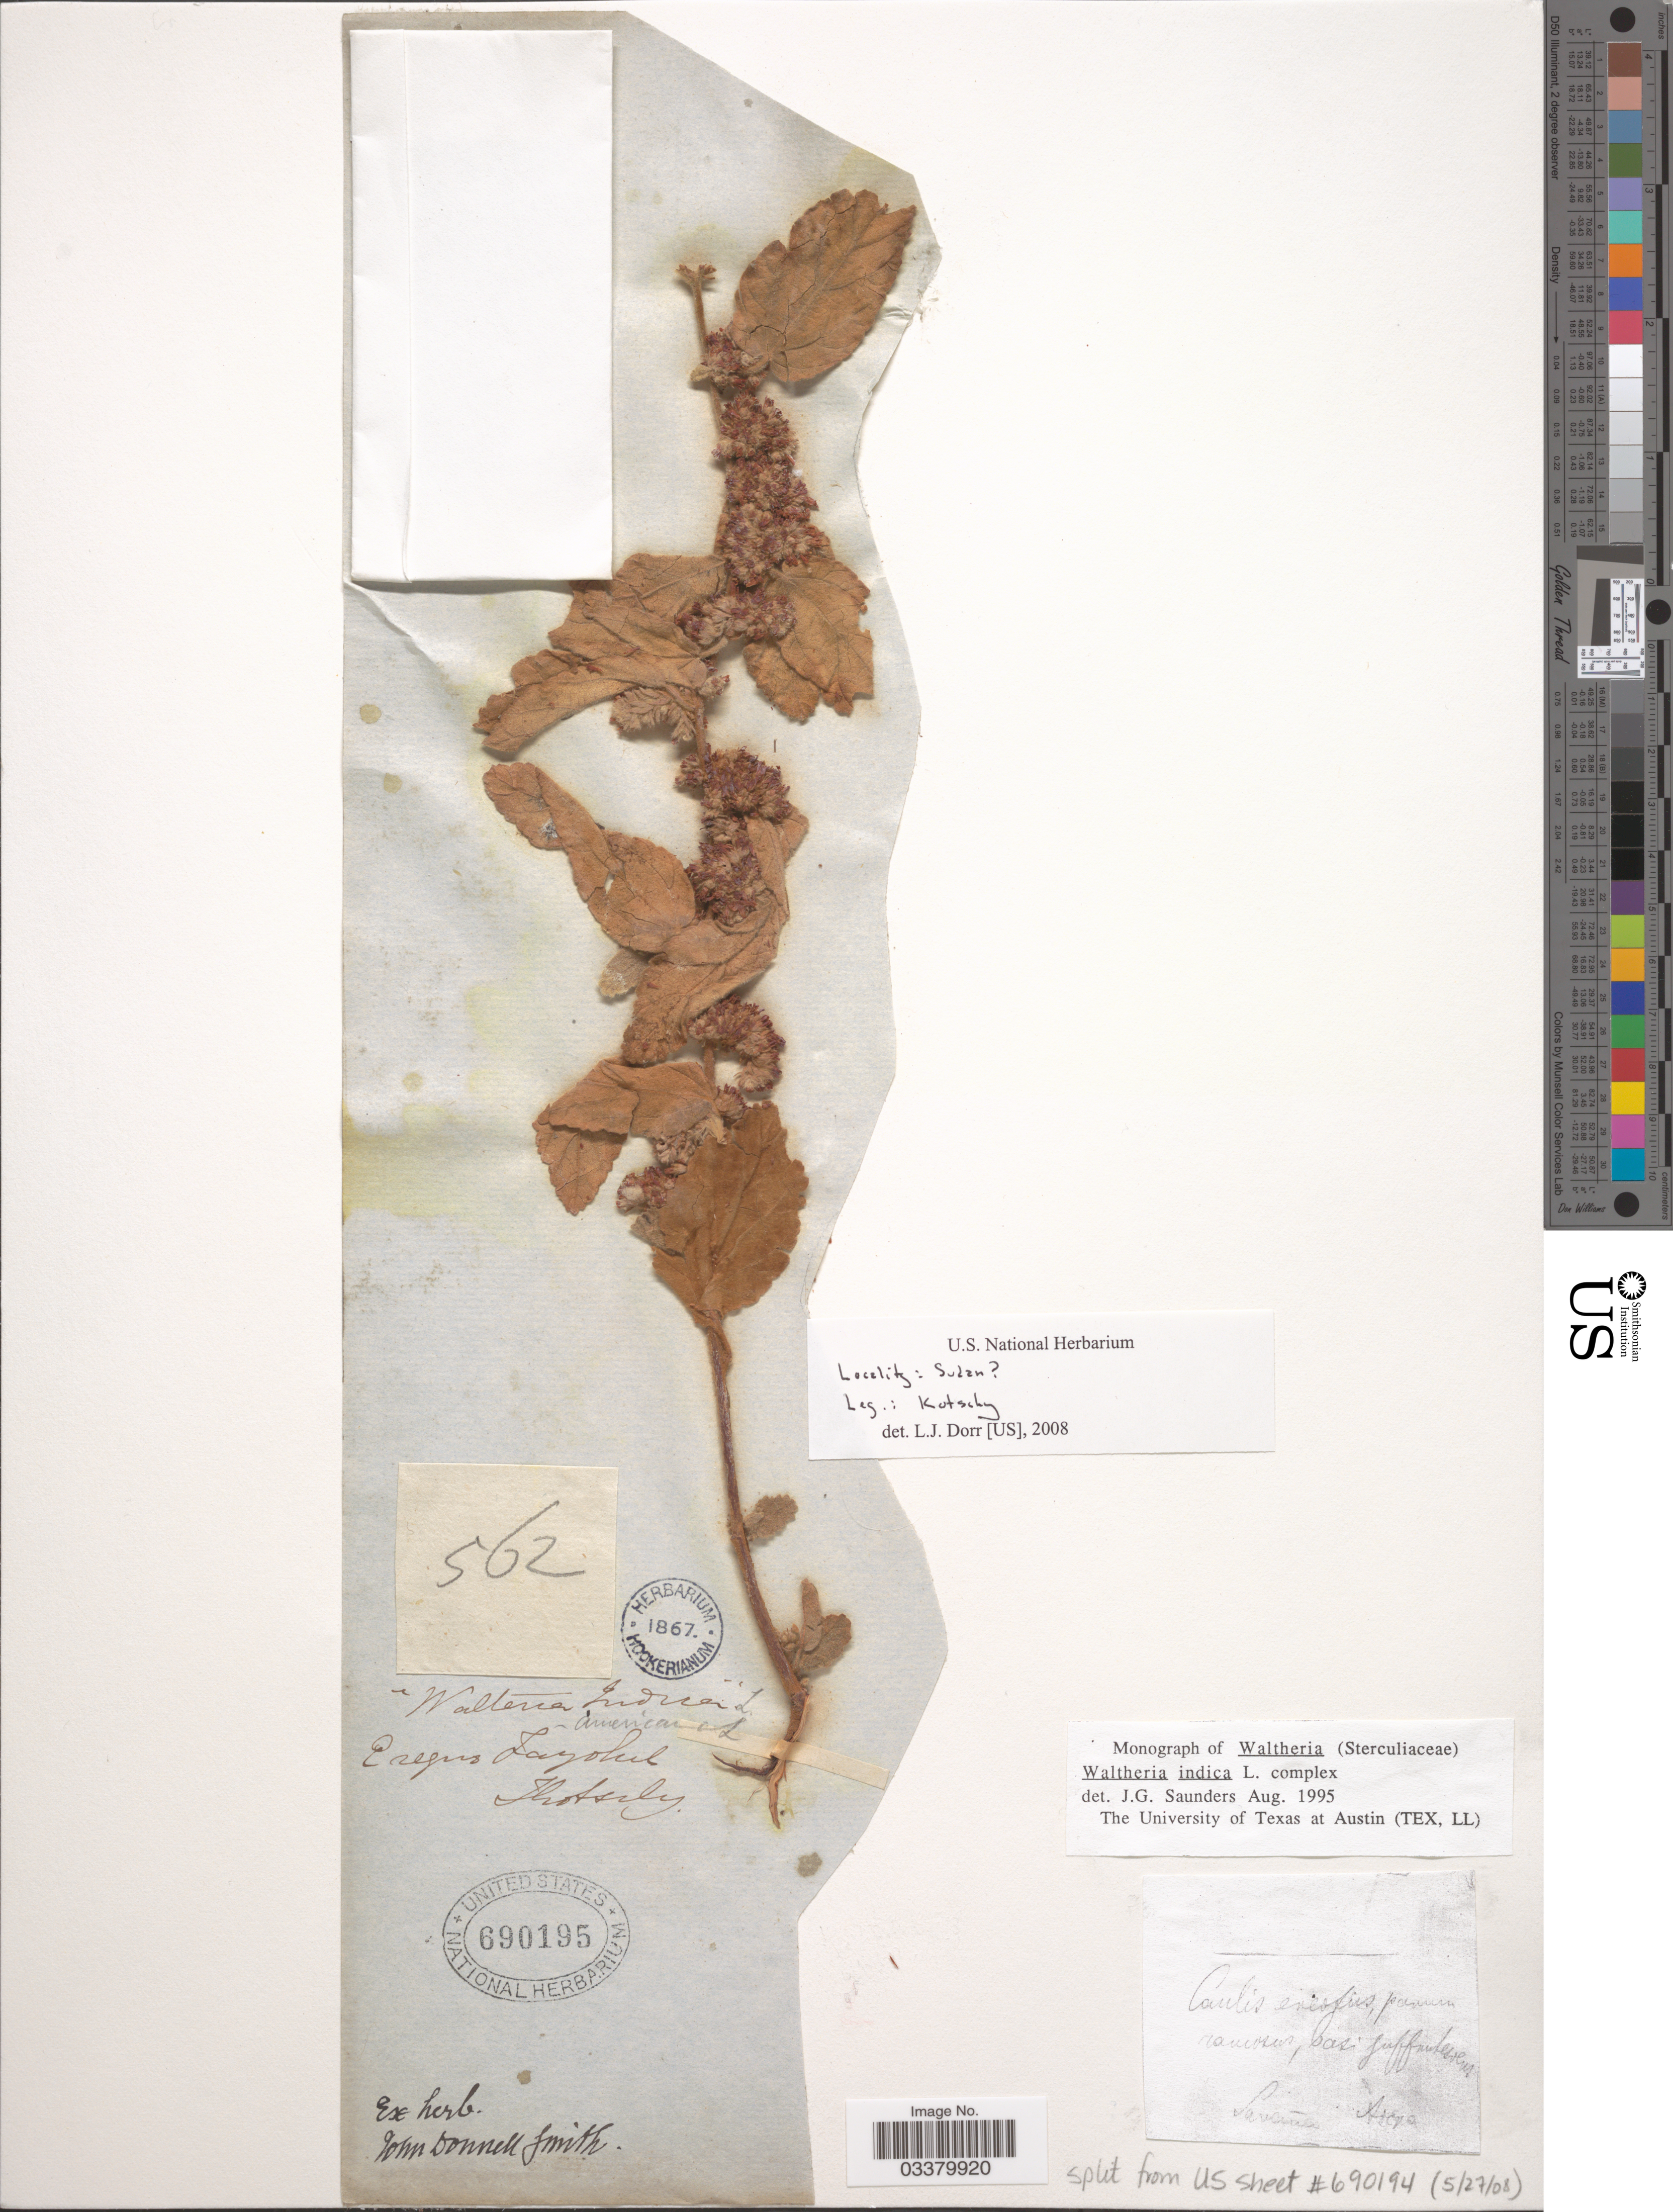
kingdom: Plantae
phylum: Tracheophyta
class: Magnoliopsida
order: Malvales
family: Malvaceae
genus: Waltheria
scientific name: Waltheria indica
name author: L.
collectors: Kotschy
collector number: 562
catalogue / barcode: US 690195